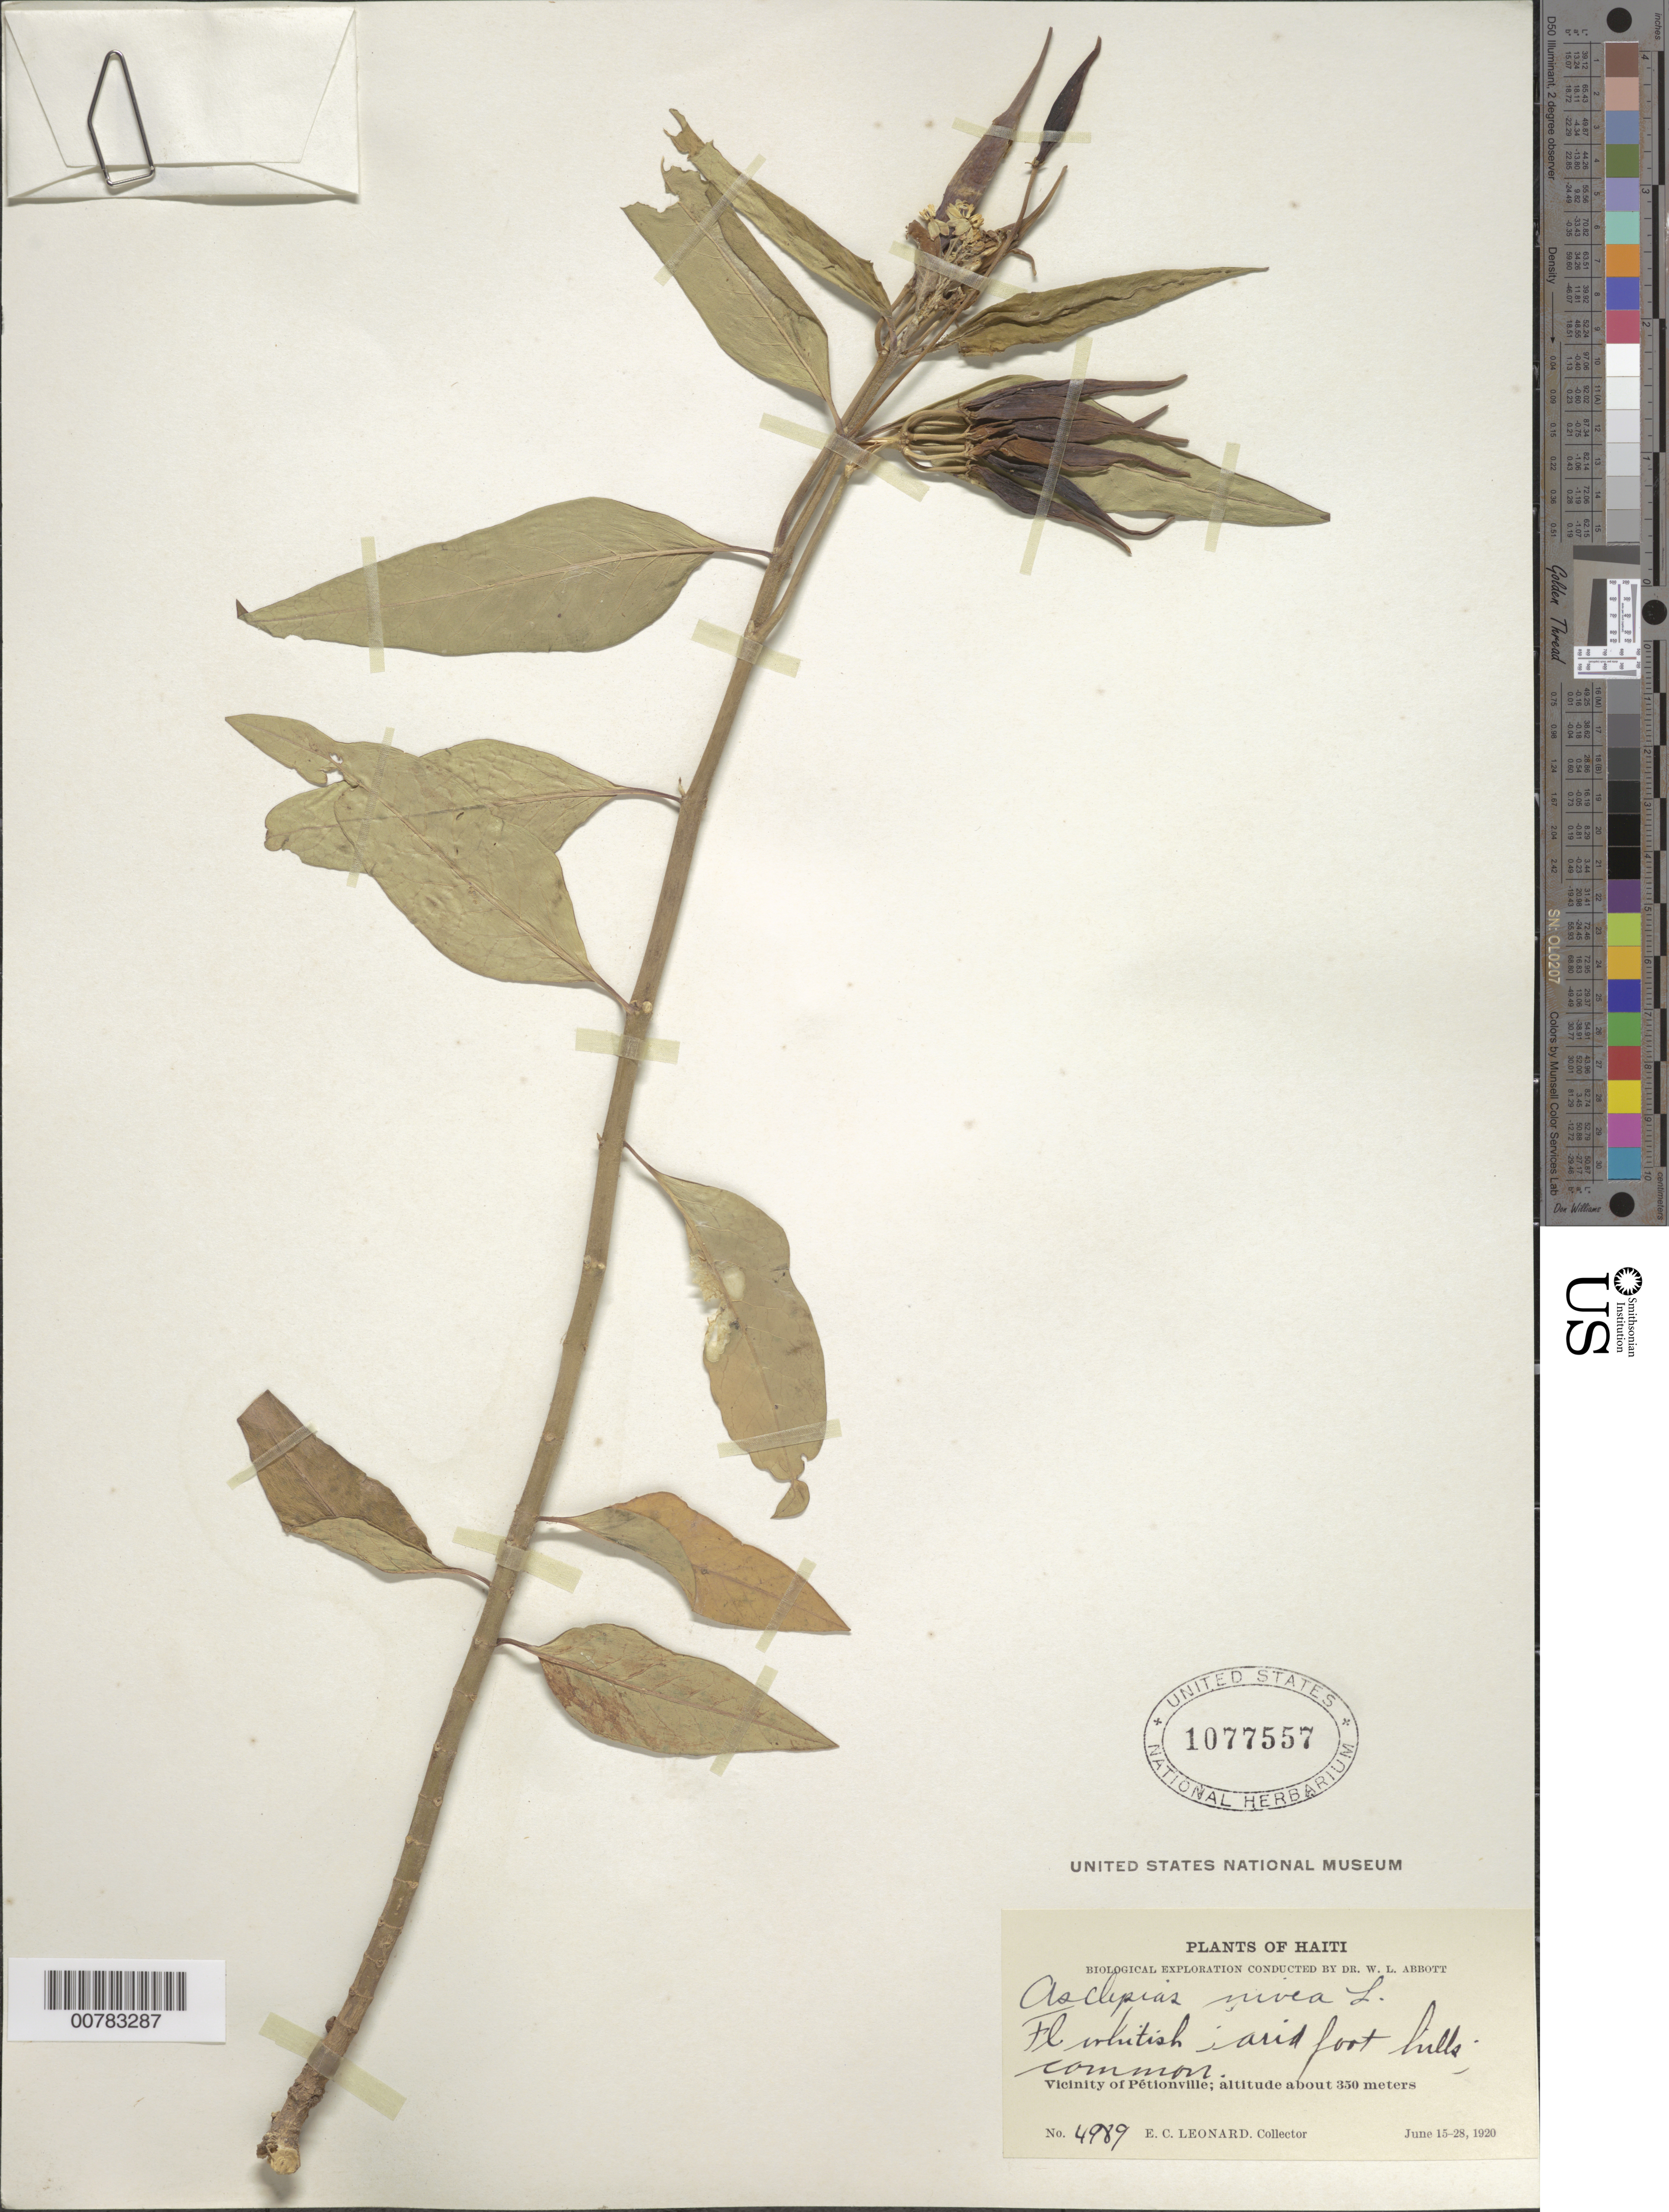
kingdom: Plantae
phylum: Tracheophyta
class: Magnoliopsida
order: Gentianales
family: Apocynaceae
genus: Asclepias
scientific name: Asclepias nivea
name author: L.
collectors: E. C. Leonard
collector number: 4989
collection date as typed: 15 Jun 1920 28 Jun 1920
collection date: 1920-06-15/1920-06-28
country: Haiti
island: Hispaniola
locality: Vicinity of Pétionville.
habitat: Arid foot hills.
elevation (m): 350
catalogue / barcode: US 1077557